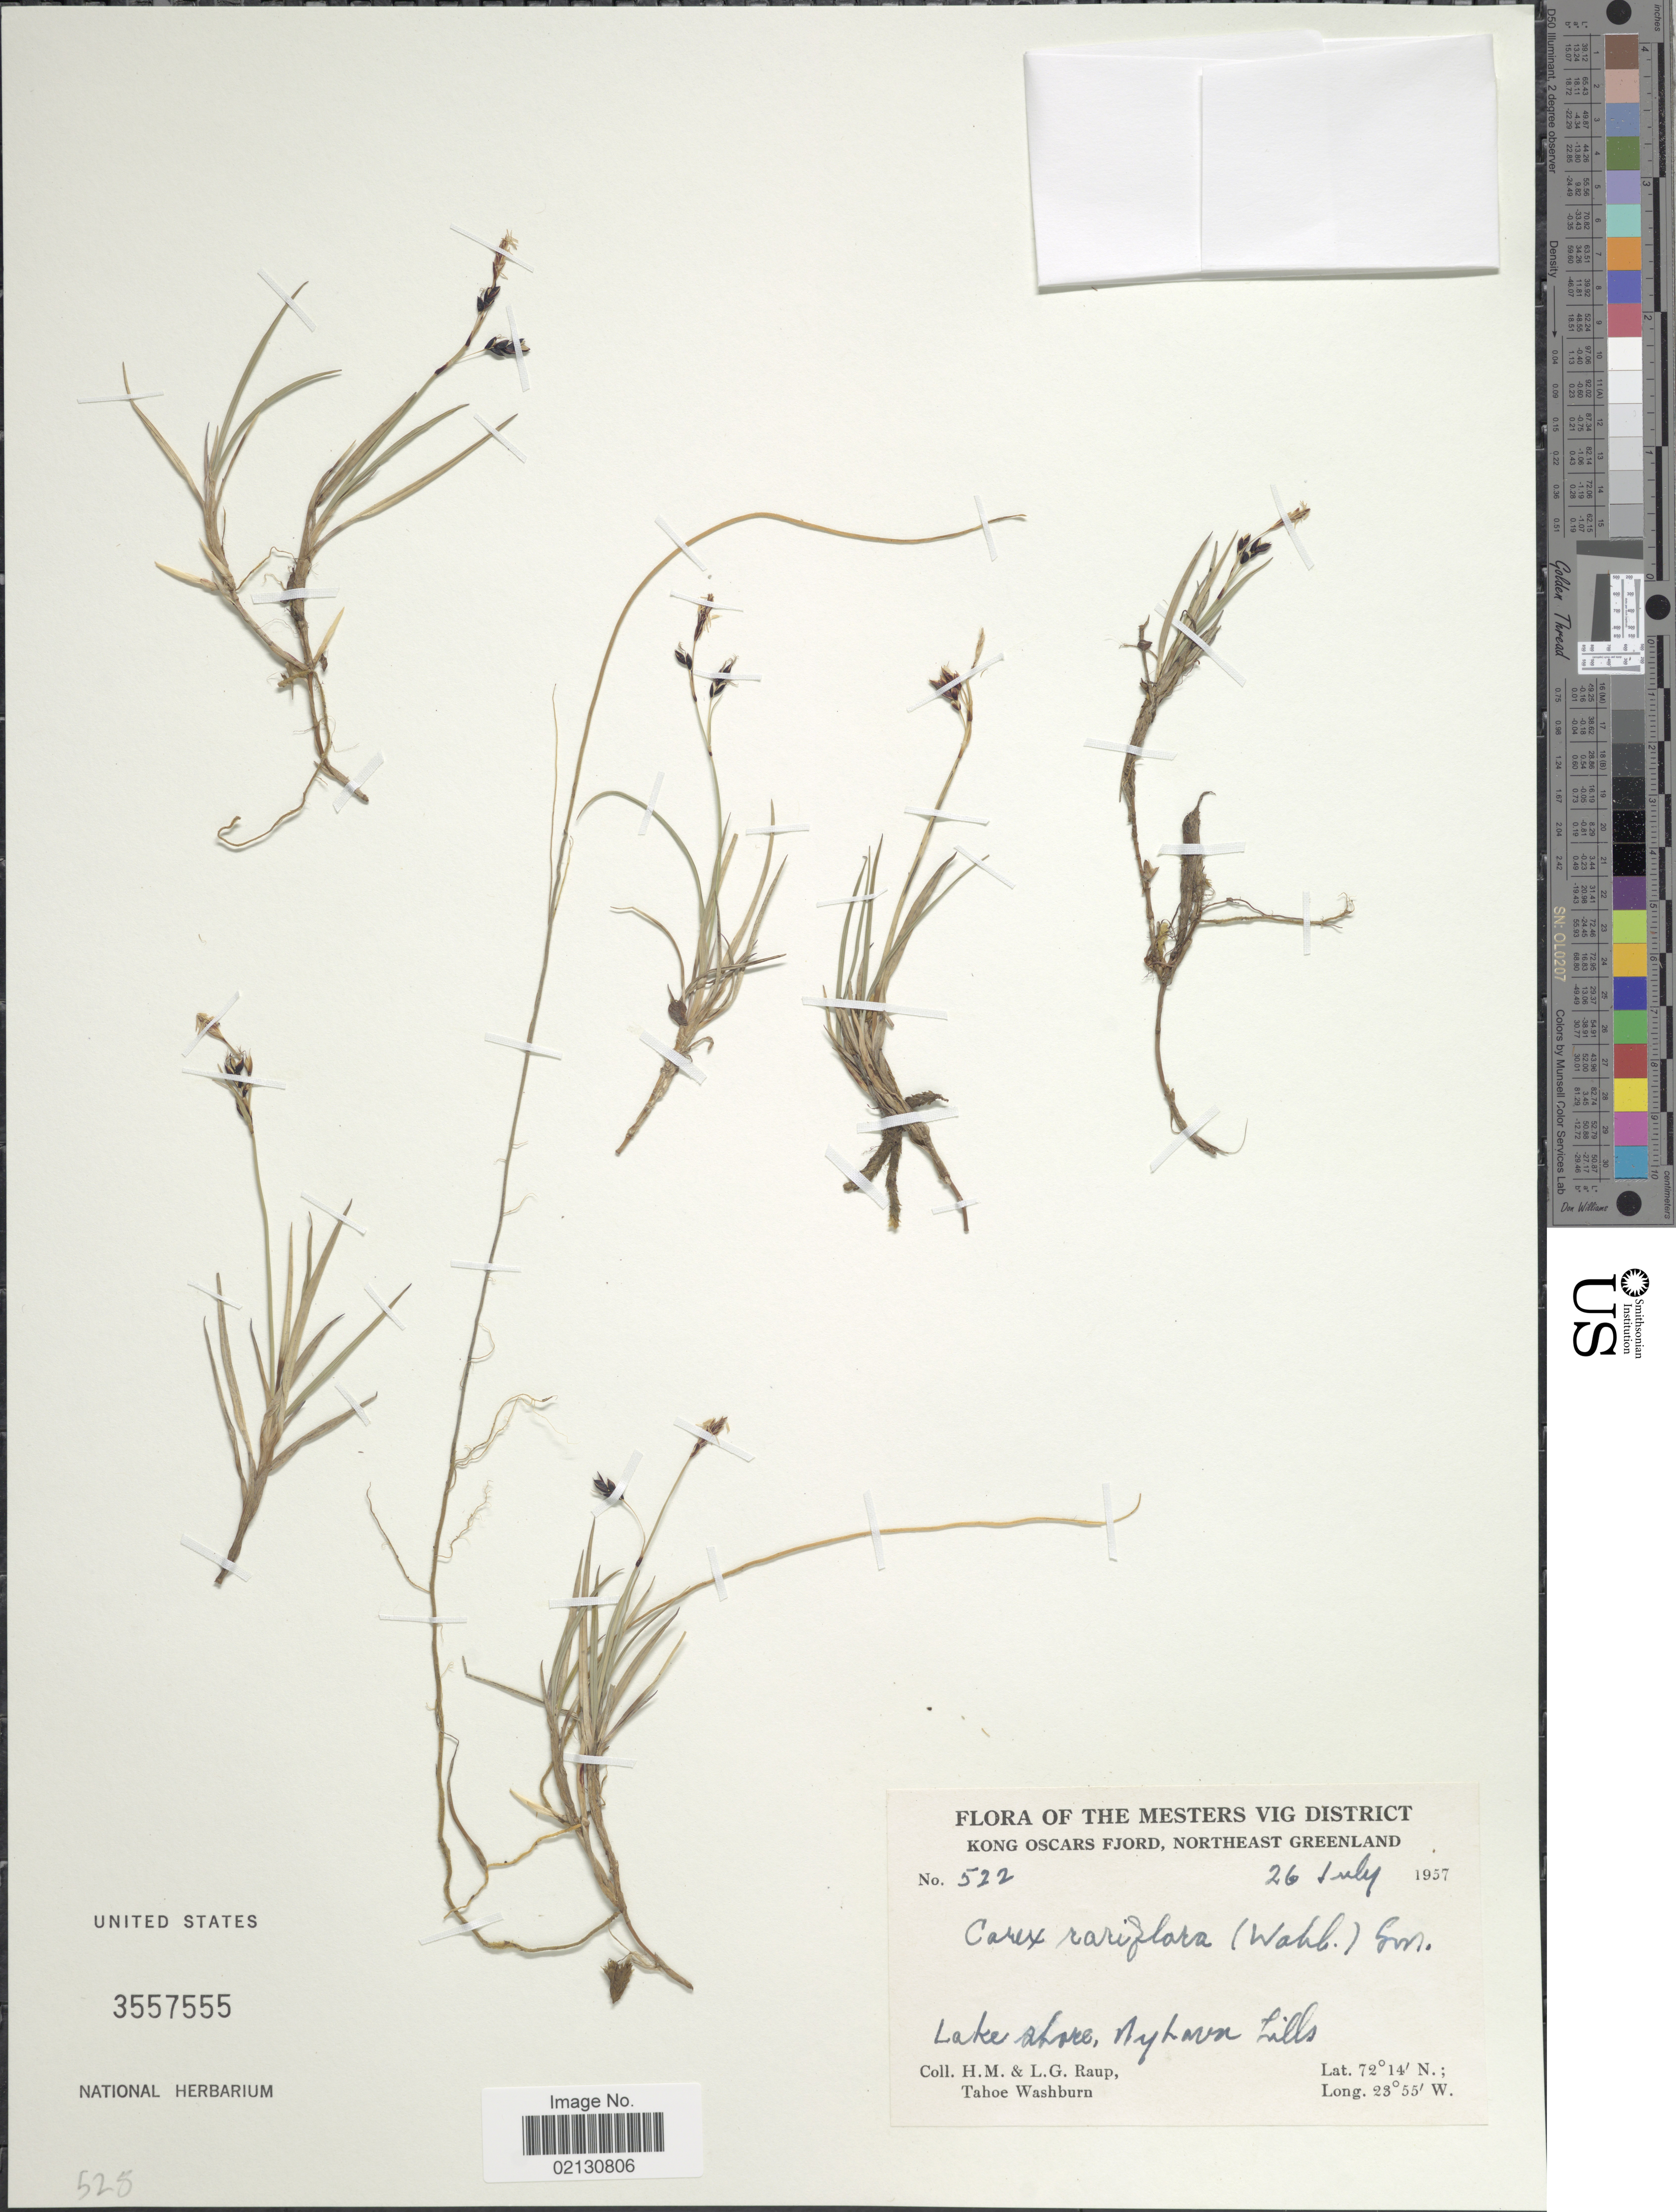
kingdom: Plantae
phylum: Tracheophyta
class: Liliopsida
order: Poales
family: Cyperaceae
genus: Carex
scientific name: Carex rariflora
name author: (Wahlenb.) Sm.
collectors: H. Raup, L. Raup & T. Washburn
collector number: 522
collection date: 1957-07-26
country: Greenland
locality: Mesters Vig District. Kong Oscars Fjord, Northeast Greenland. Lake shore, Nyhavn hills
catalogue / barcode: US 3557555